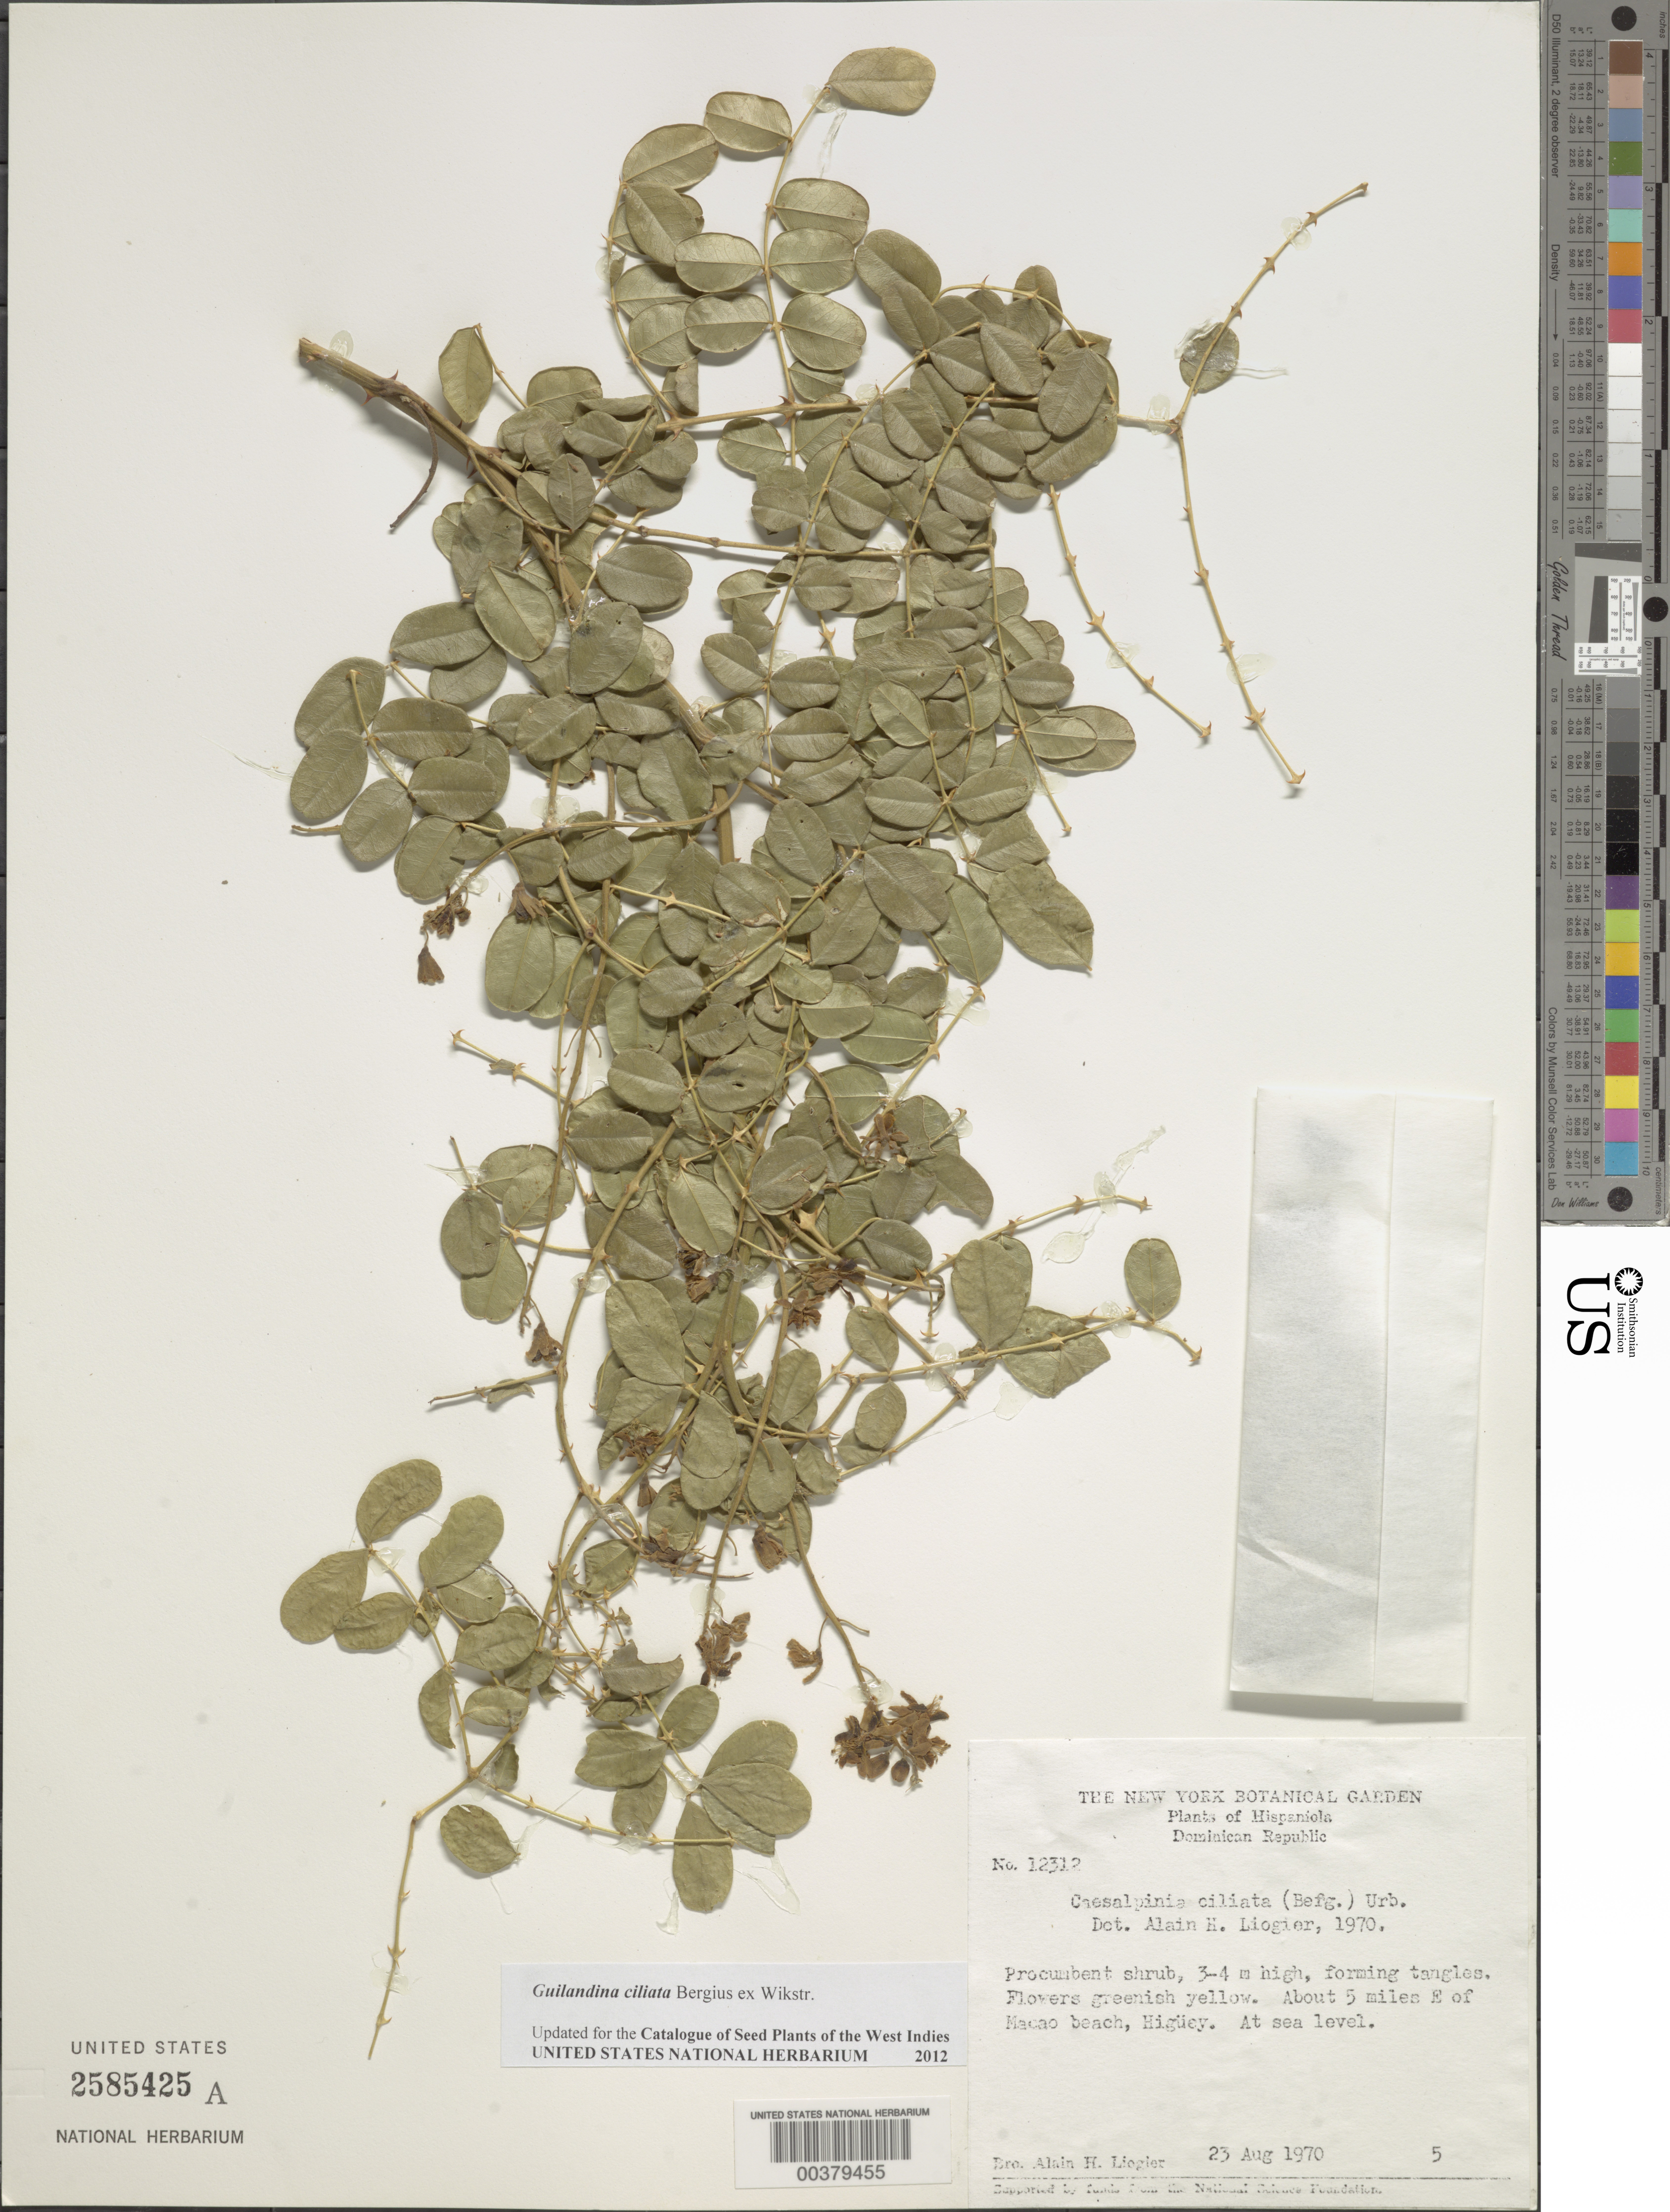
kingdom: Plantae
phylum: Tracheophyta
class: Magnoliopsida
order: Fabales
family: Fabaceae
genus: Guilandina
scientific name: Guilandina ciliata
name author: Bergius ex Wikstr.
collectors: A. H. Liogier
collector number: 12312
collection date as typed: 23 Aug 1970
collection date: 1970-08-23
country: Dominican Republic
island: Hispaniola Island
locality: About 5 mi e of macao beach, higuey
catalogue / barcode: US 2585425A